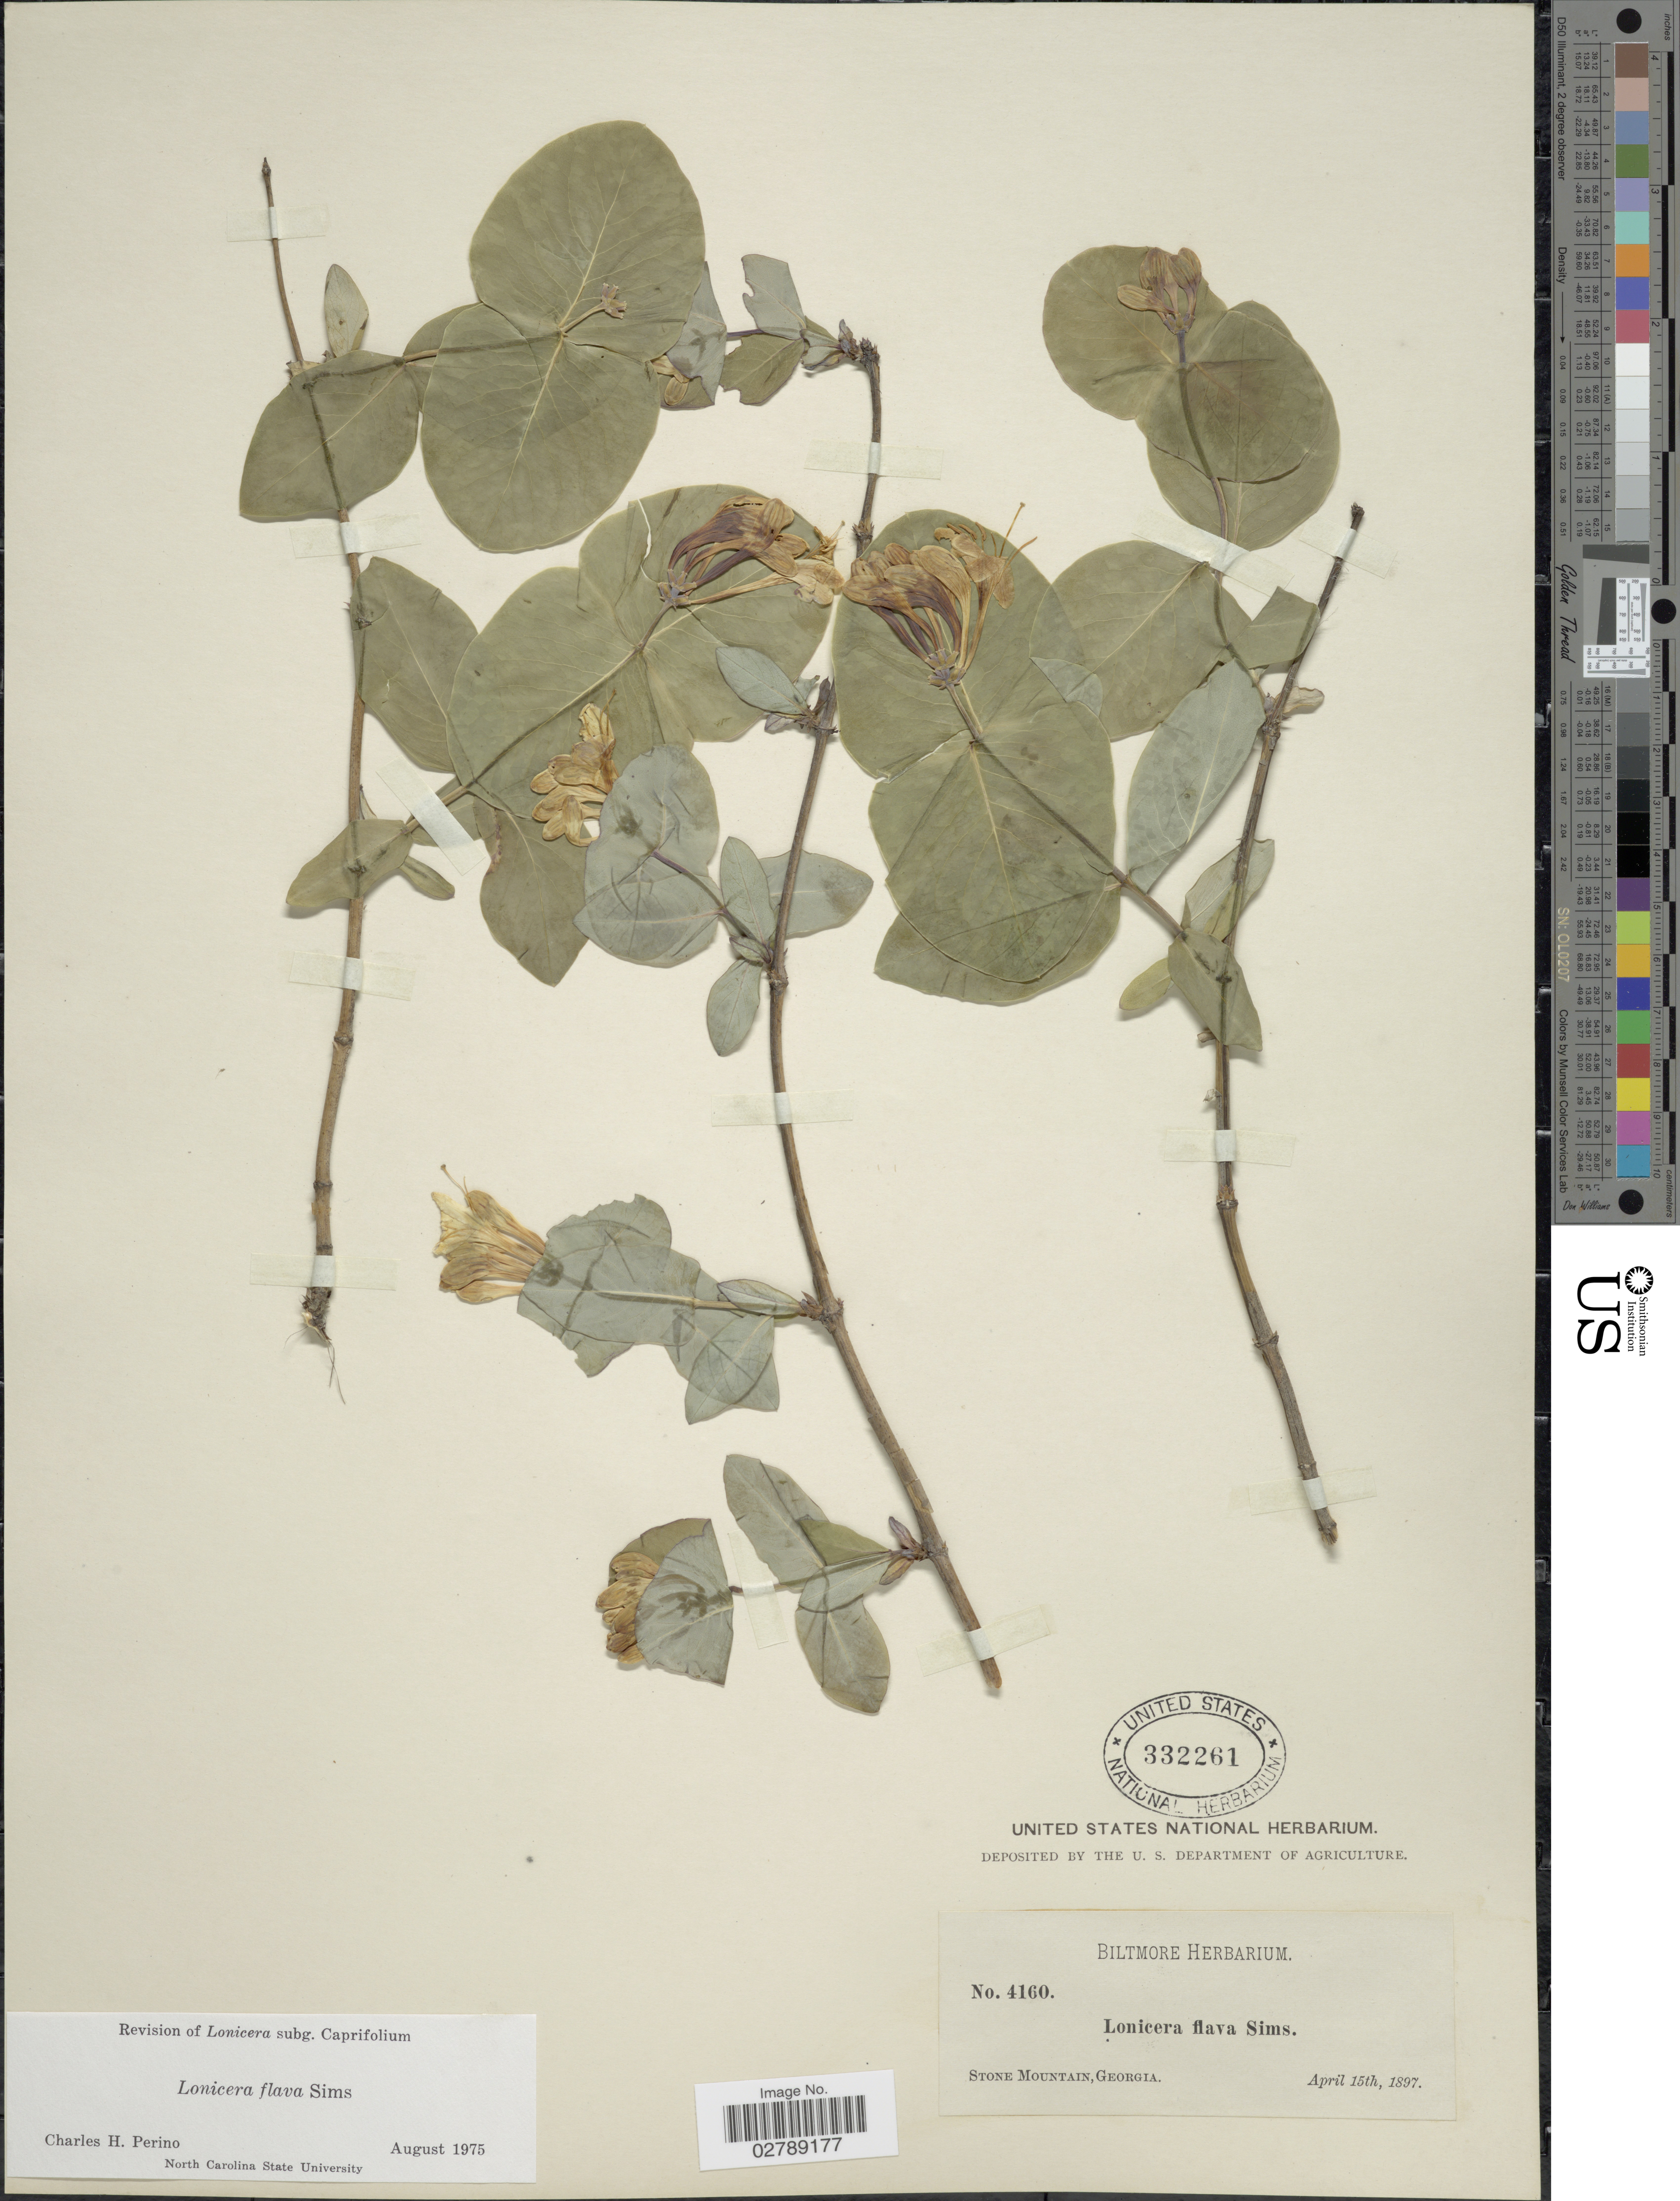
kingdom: Plantae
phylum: Tracheophyta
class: Magnoliopsida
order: Dipsacales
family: Caprifoliaceae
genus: Lonicera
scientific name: Lonicera flava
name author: Sims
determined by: Perino, C. H.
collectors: ex herb. Biltmore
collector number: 4160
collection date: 1897-04-15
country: United States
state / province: Georgia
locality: Stone Mountains.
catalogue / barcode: US 332261